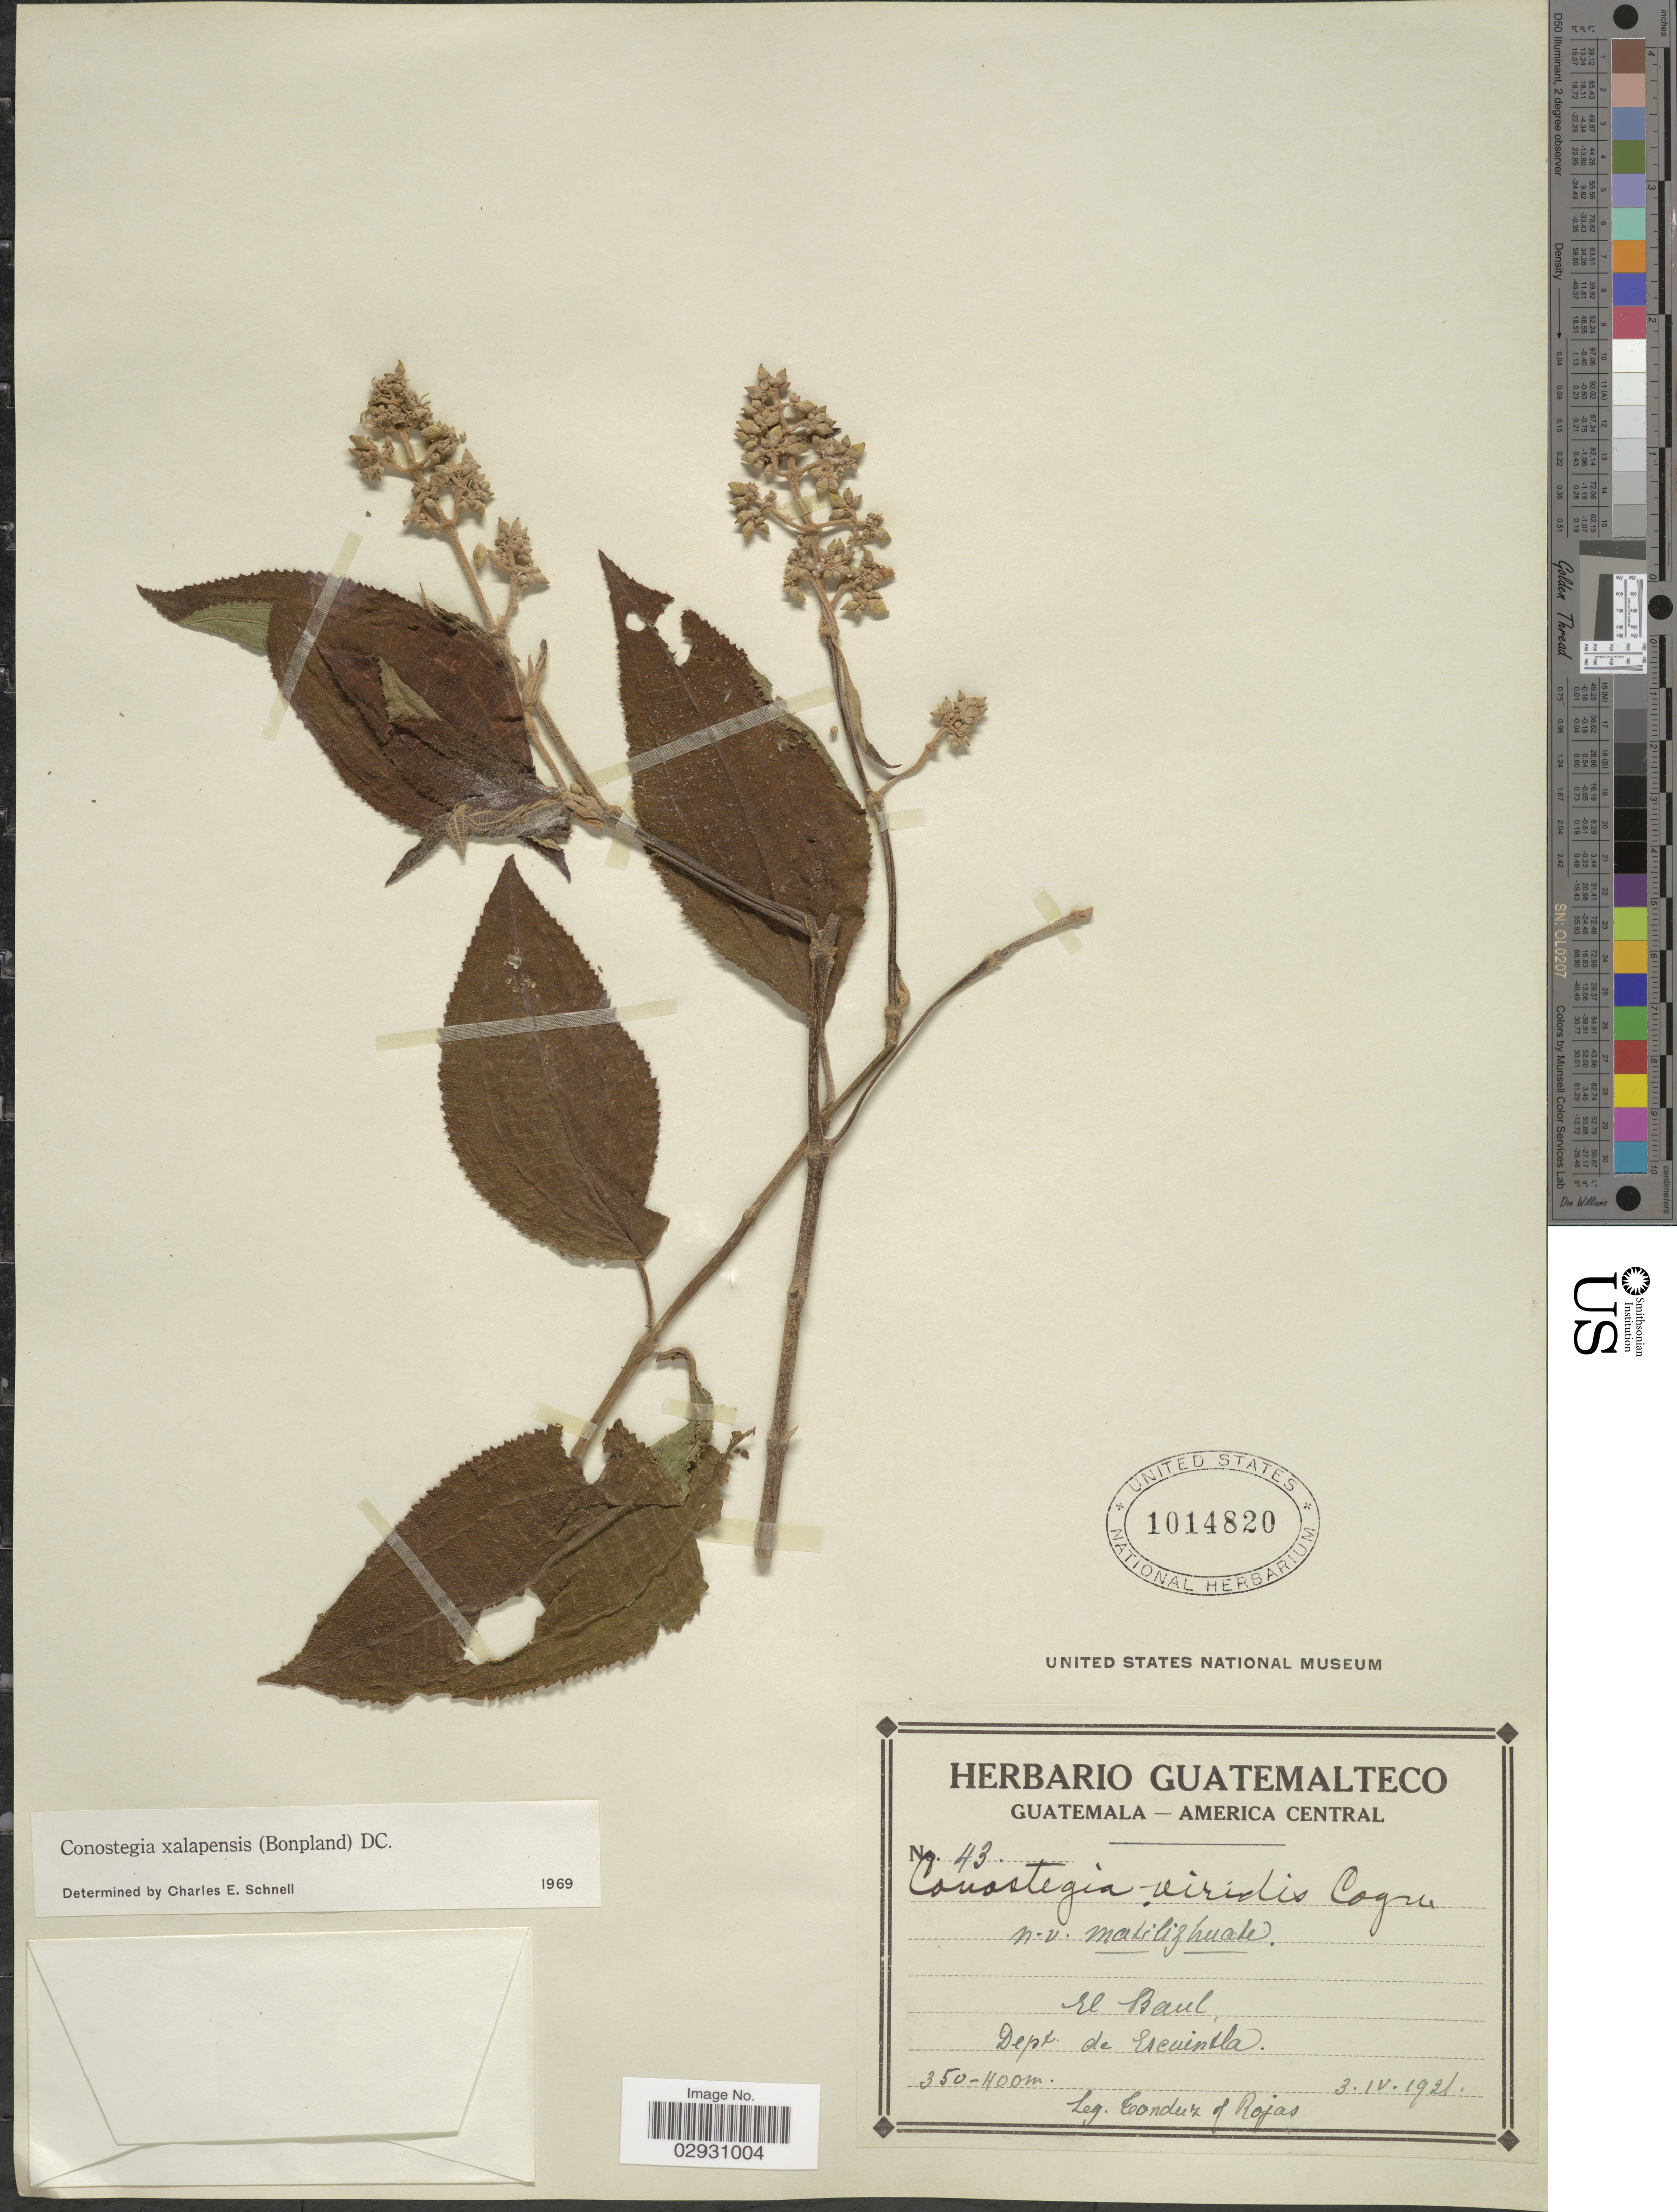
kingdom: Plantae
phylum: Tracheophyta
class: Magnoliopsida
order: Myrtales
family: Melastomataceae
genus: Conostegia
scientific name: Conostegia quadrangularis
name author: Schltdl. ex Steud.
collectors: Tonduz & Rojas, --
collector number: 43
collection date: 1921-04-03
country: Guatemala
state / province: Escuintla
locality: El Baul, Dept. Escuintla.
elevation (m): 350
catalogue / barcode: US 1014820